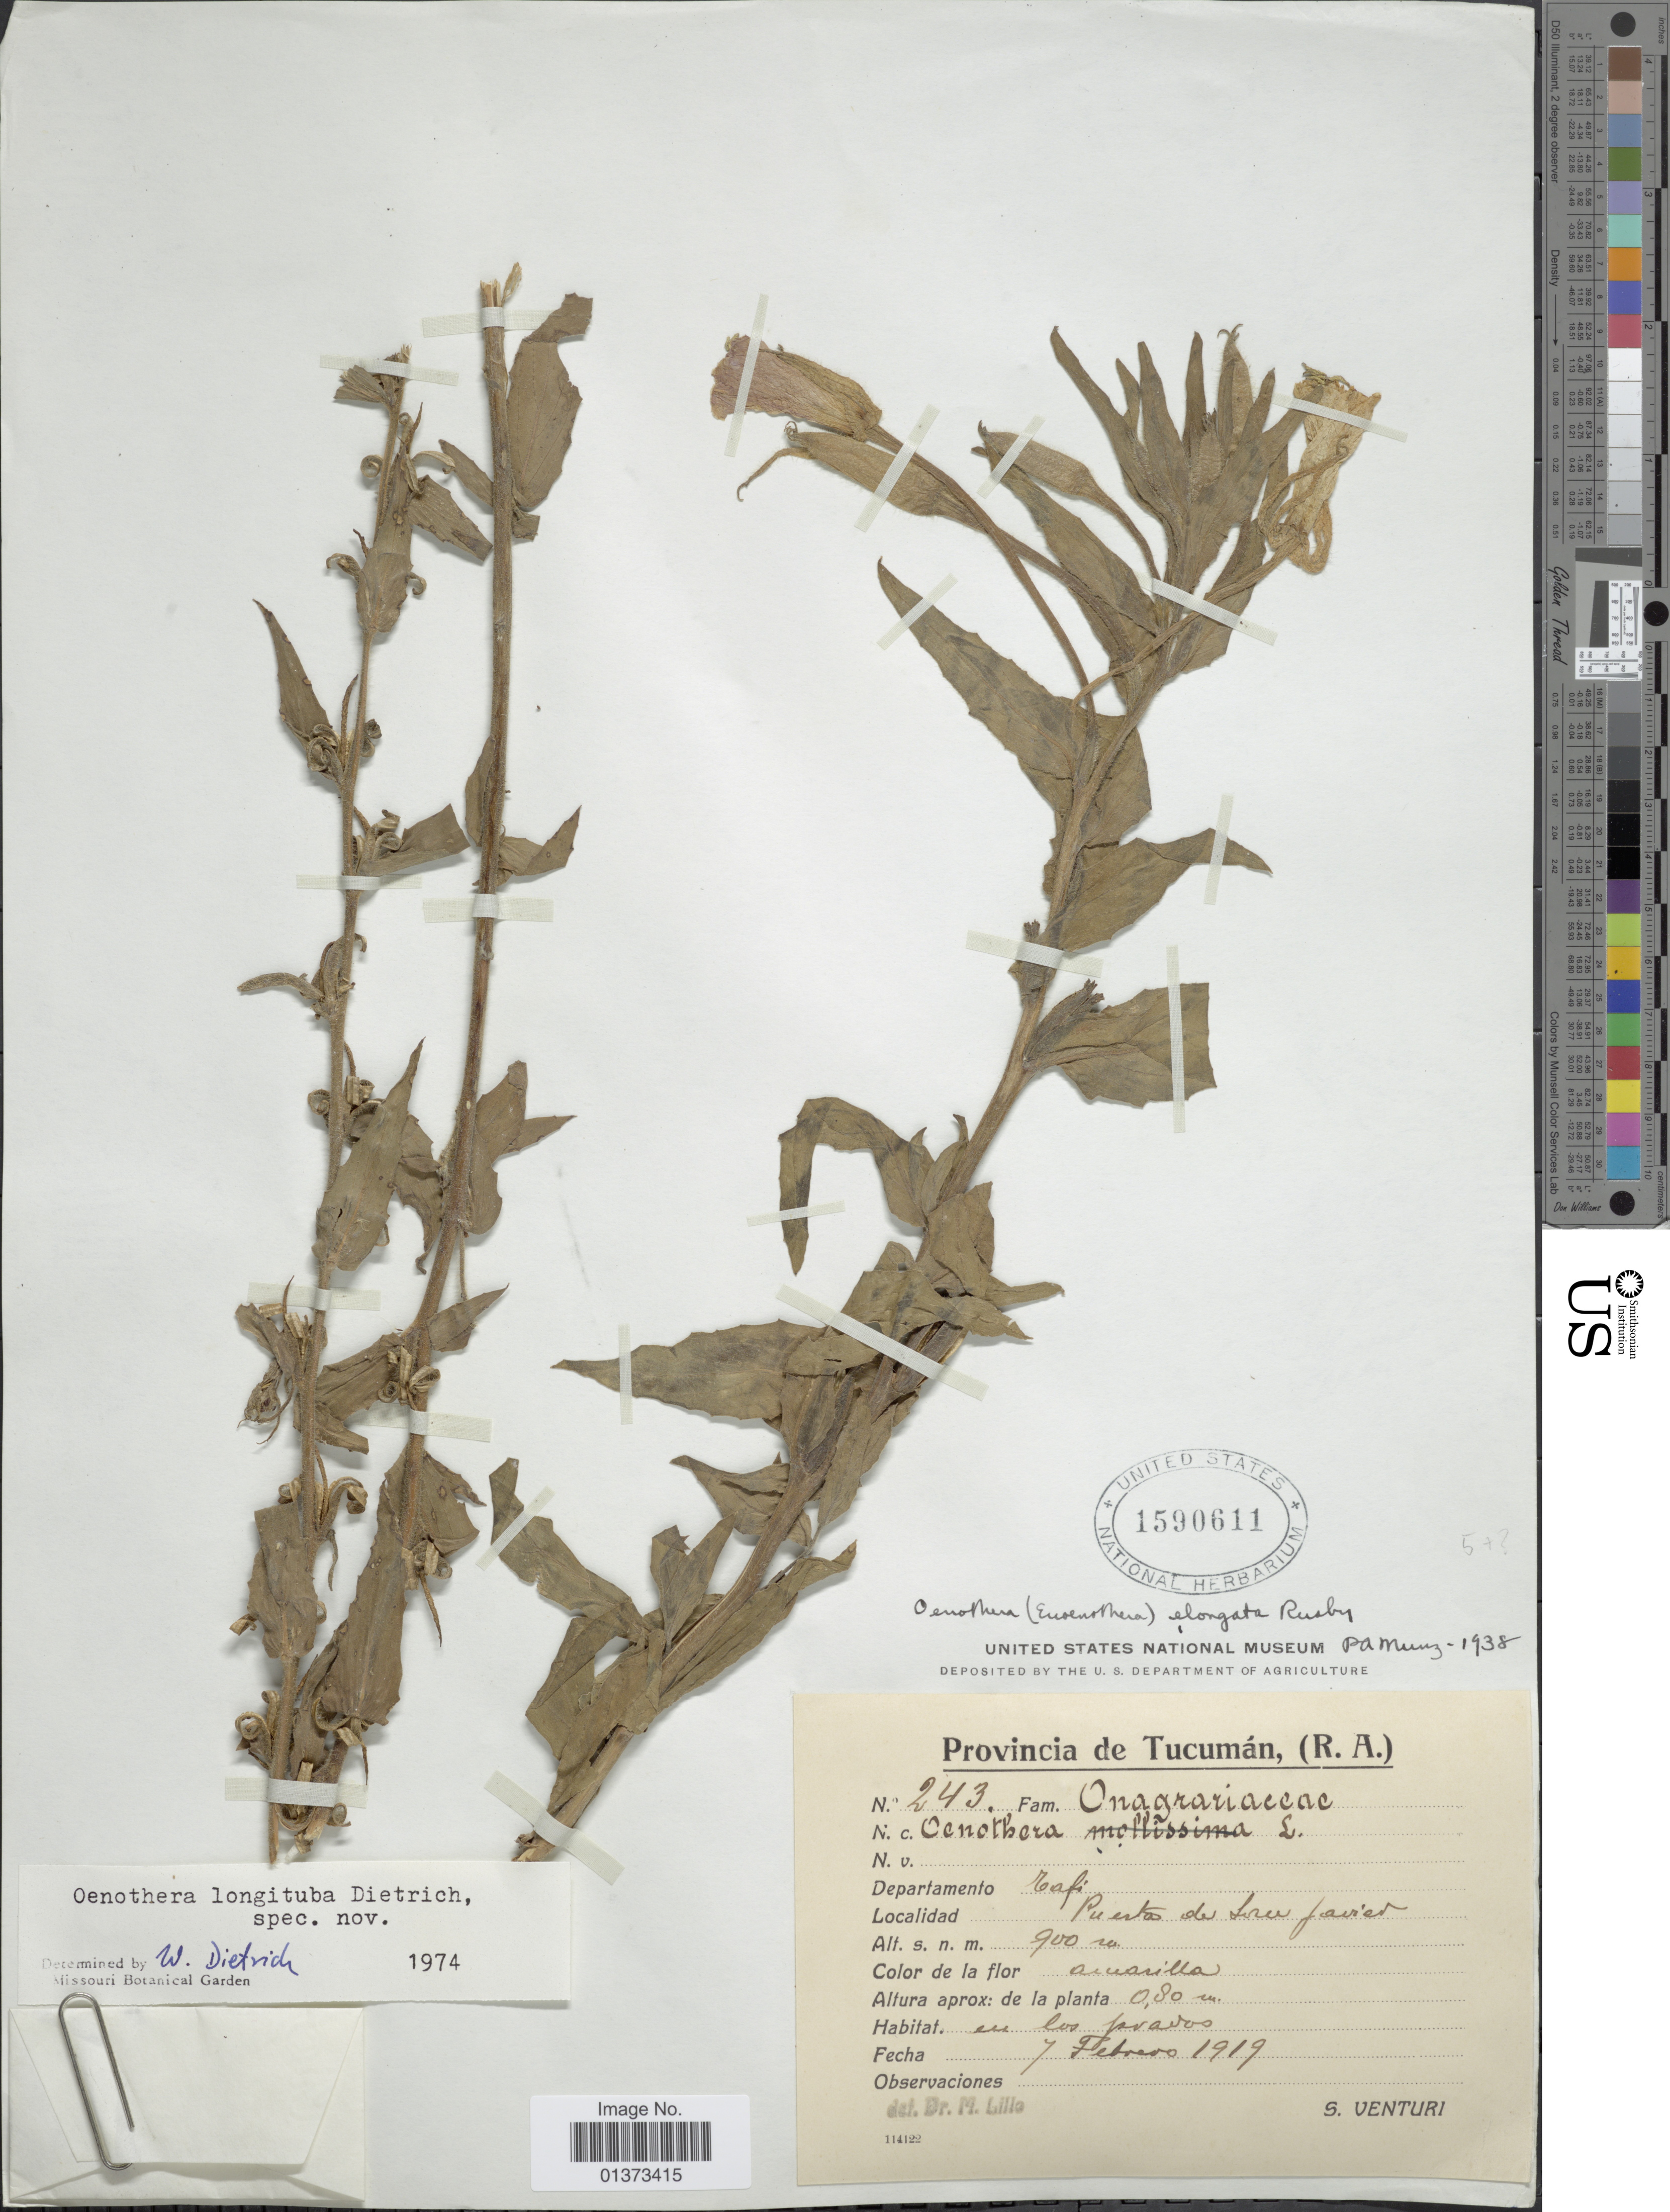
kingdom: Plantae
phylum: Tracheophyta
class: Magnoliopsida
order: Myrtales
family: Onagraceae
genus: Oenothera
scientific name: Oenothera longituba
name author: W. Dietr.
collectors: S. Venturi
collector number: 243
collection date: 1919-02-07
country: Argentina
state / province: Tucuman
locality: Departamento Tafi, Puerto de San Javier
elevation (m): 900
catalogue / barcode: US 1590611